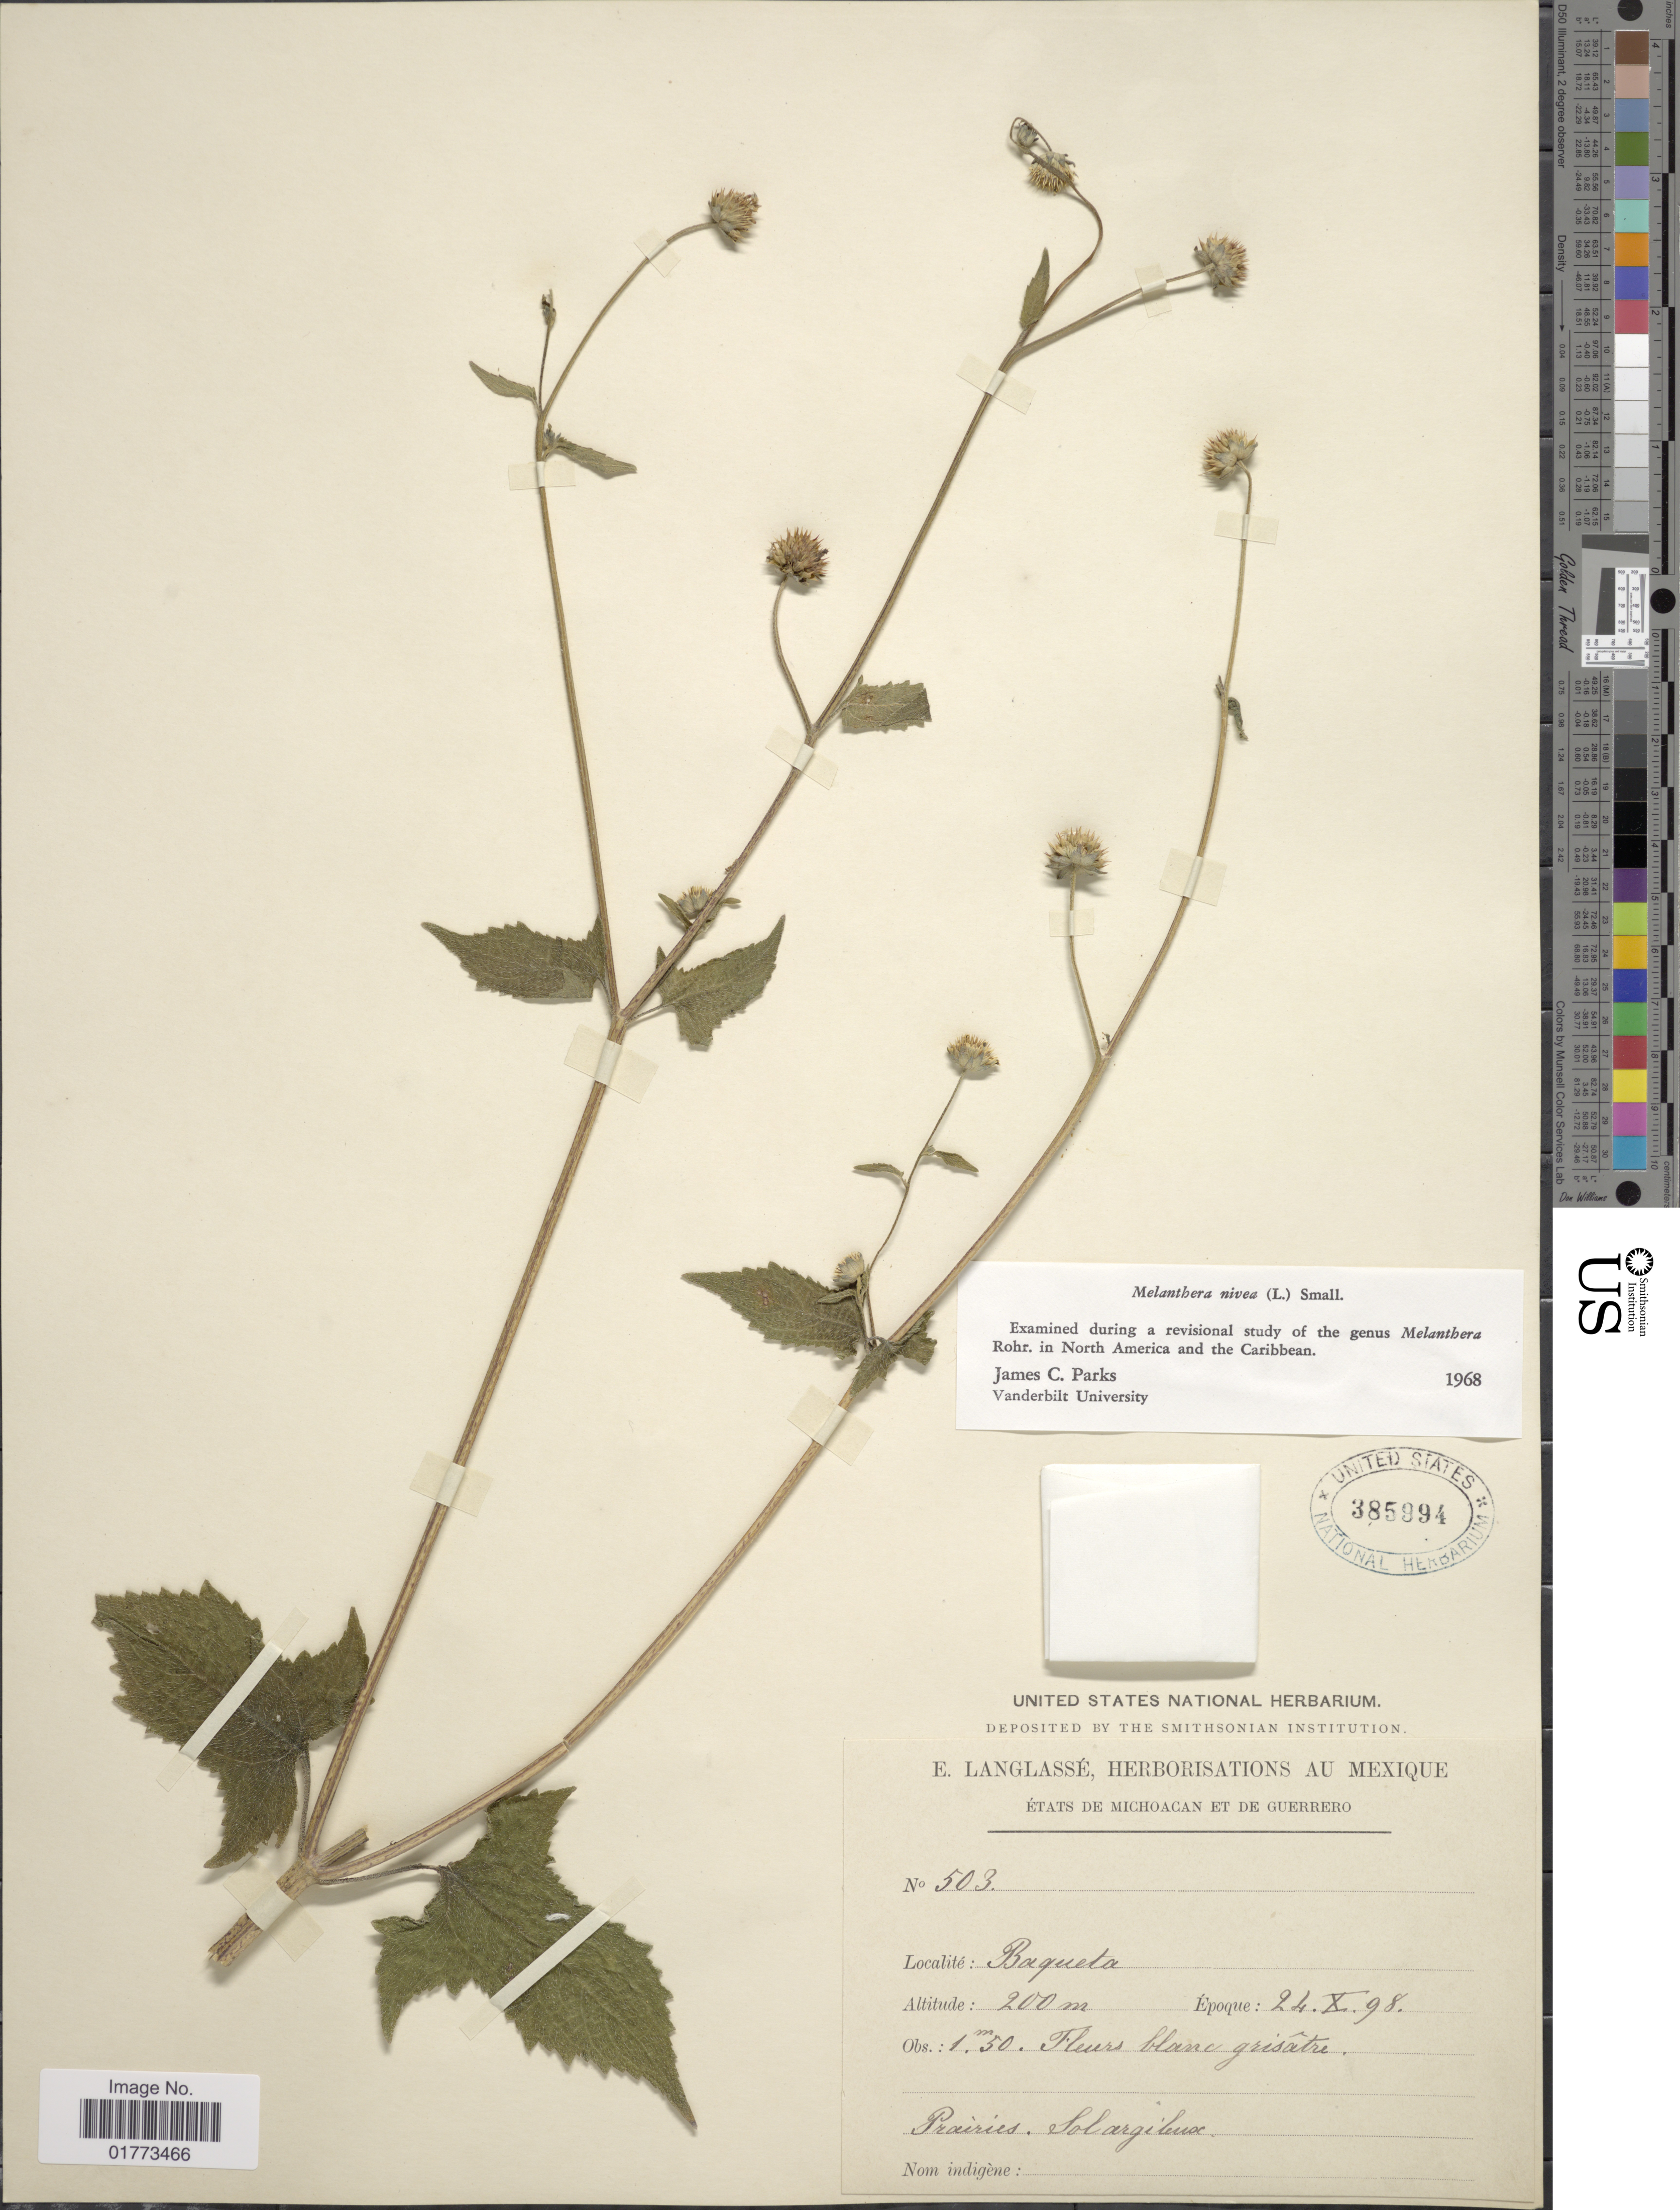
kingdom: Plantae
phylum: Tracheophyta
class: Magnoliopsida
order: Asterales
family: Asteraceae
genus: Melanthera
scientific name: Melanthera nivea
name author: (L.) Small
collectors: E. Langlassé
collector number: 503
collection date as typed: Transcribed d/m/y: 24/10/98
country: Mexico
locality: Etats de Michoacan et de Guerrero, Baqueta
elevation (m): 200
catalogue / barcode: US 385994